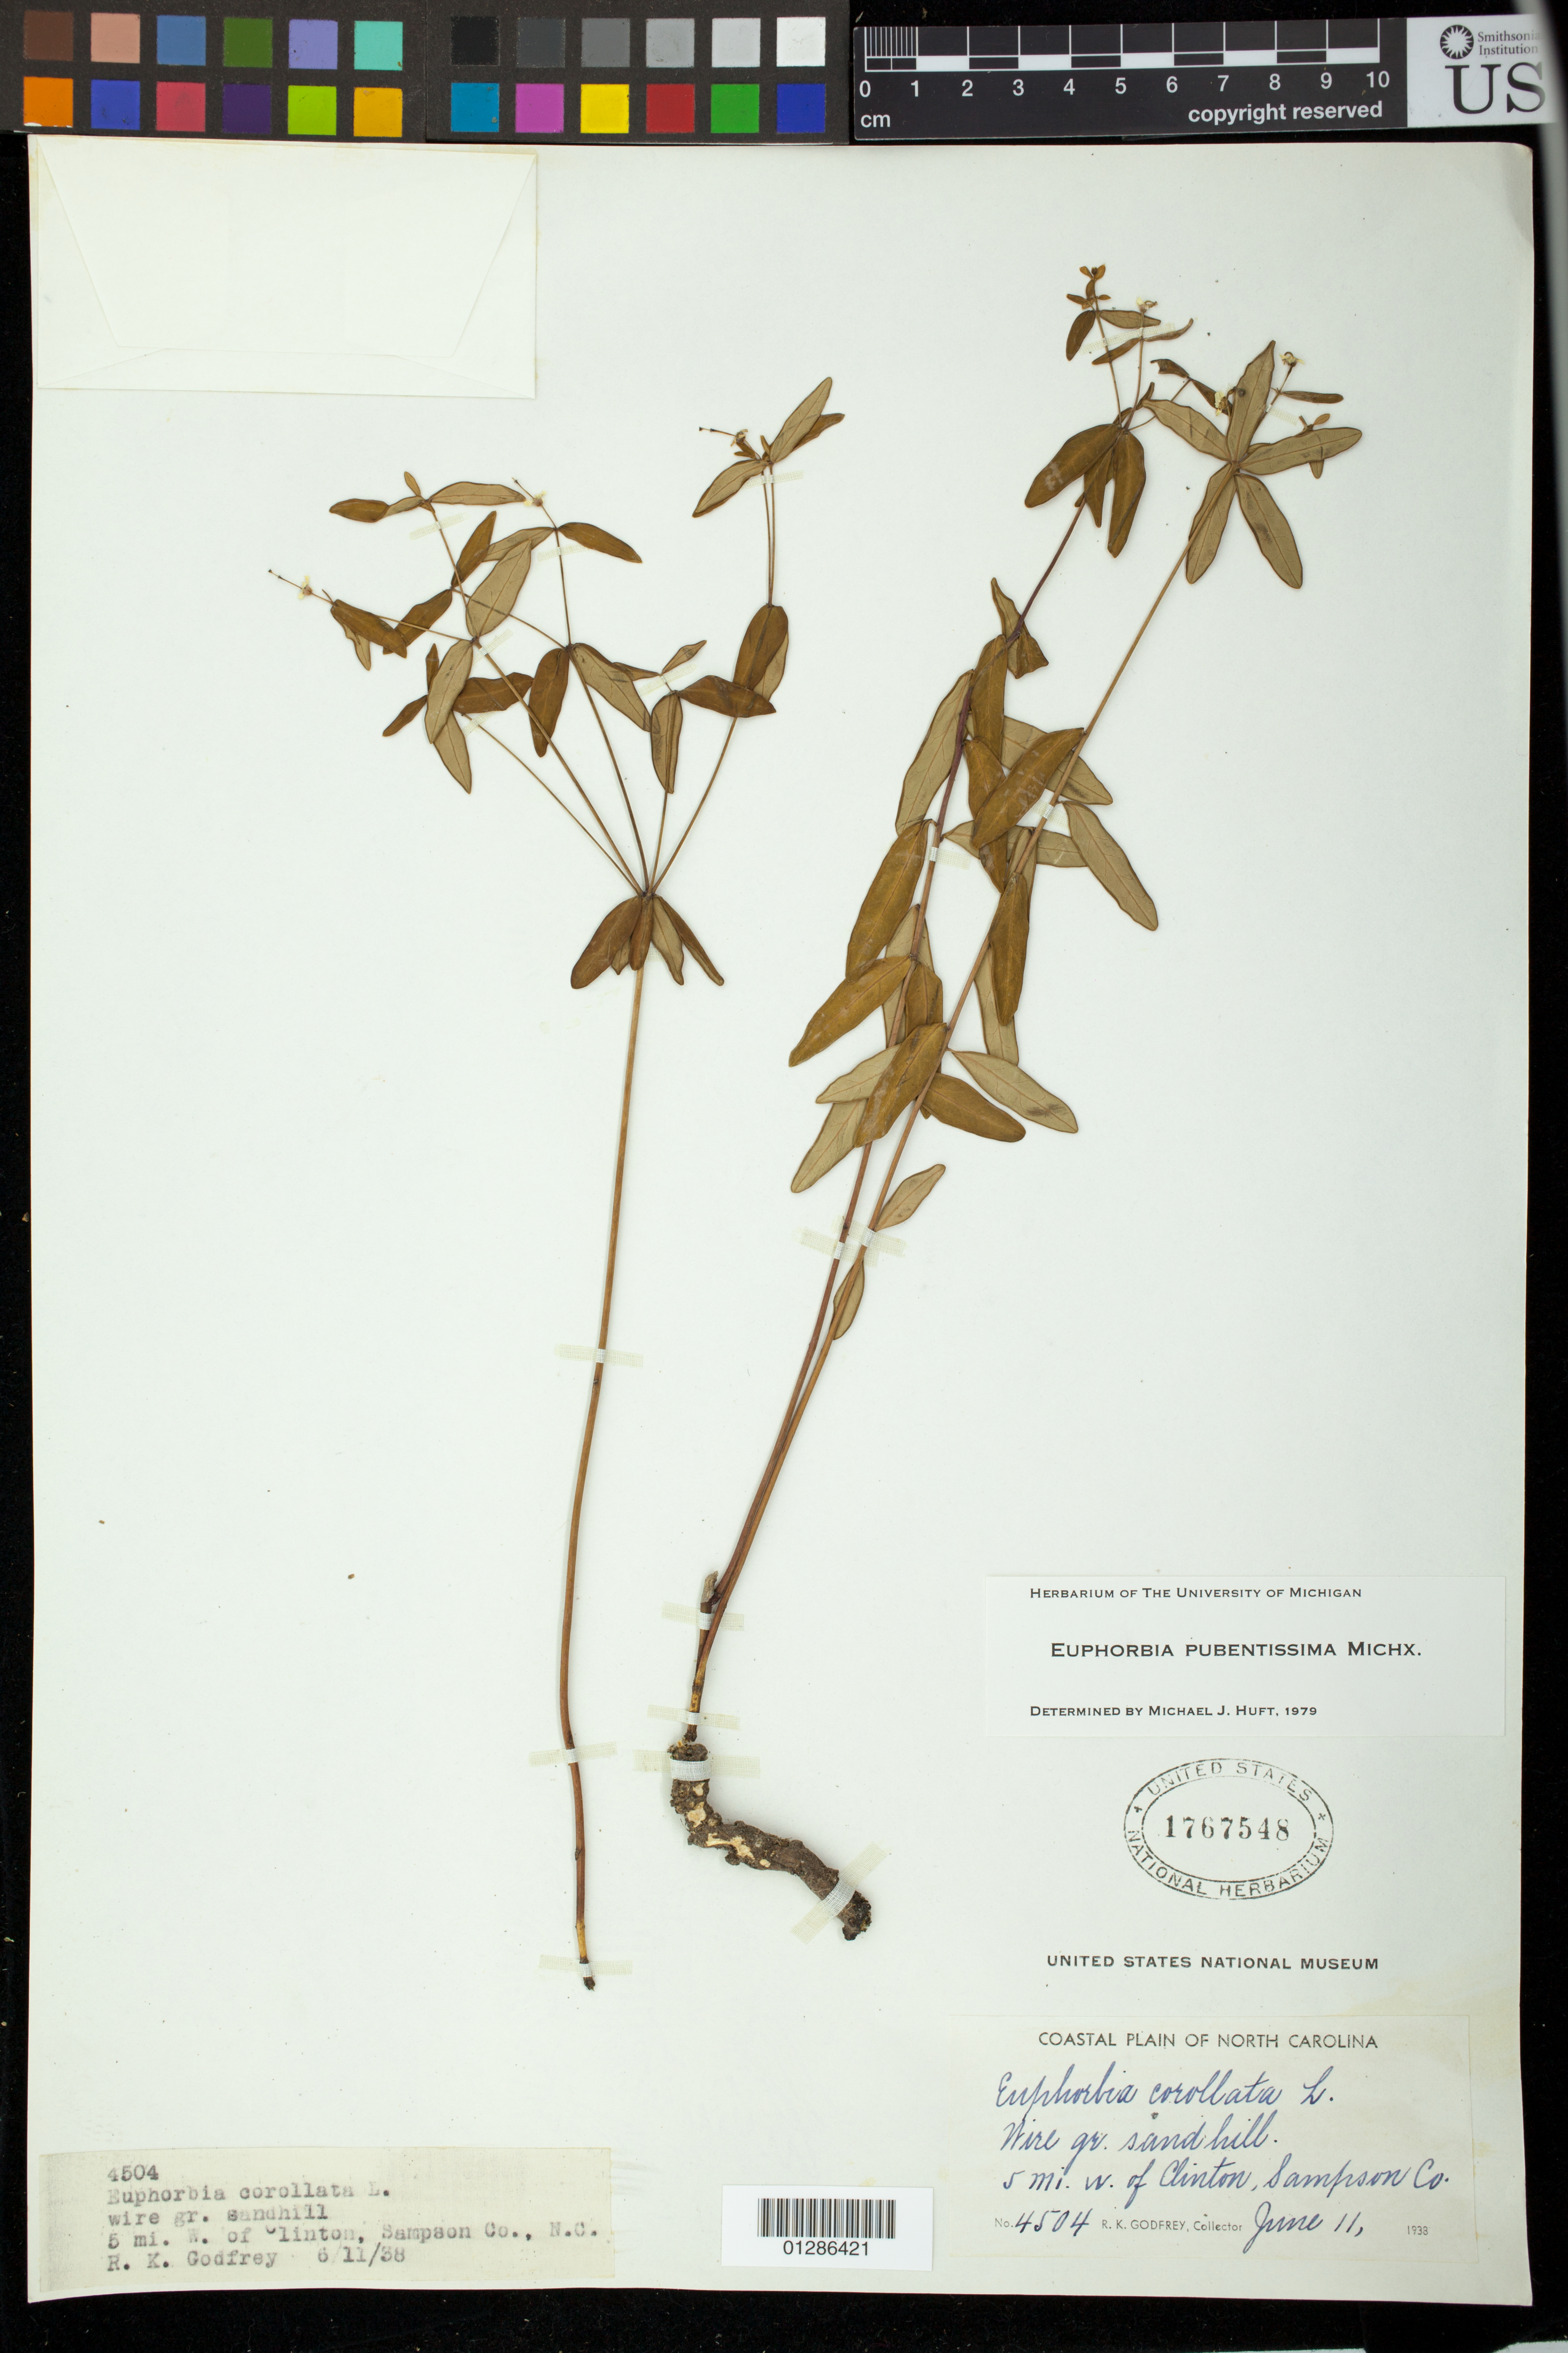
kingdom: Plantae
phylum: Tracheophyta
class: Magnoliopsida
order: Malpighiales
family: Euphorbiaceae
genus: Euphorbia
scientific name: Euphorbia pubentissima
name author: Michx.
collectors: R. K. Godfrey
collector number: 4504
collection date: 1938-06-11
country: United States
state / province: North Carolina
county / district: Sampson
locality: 5 miles west of Clinton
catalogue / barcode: US 1767548